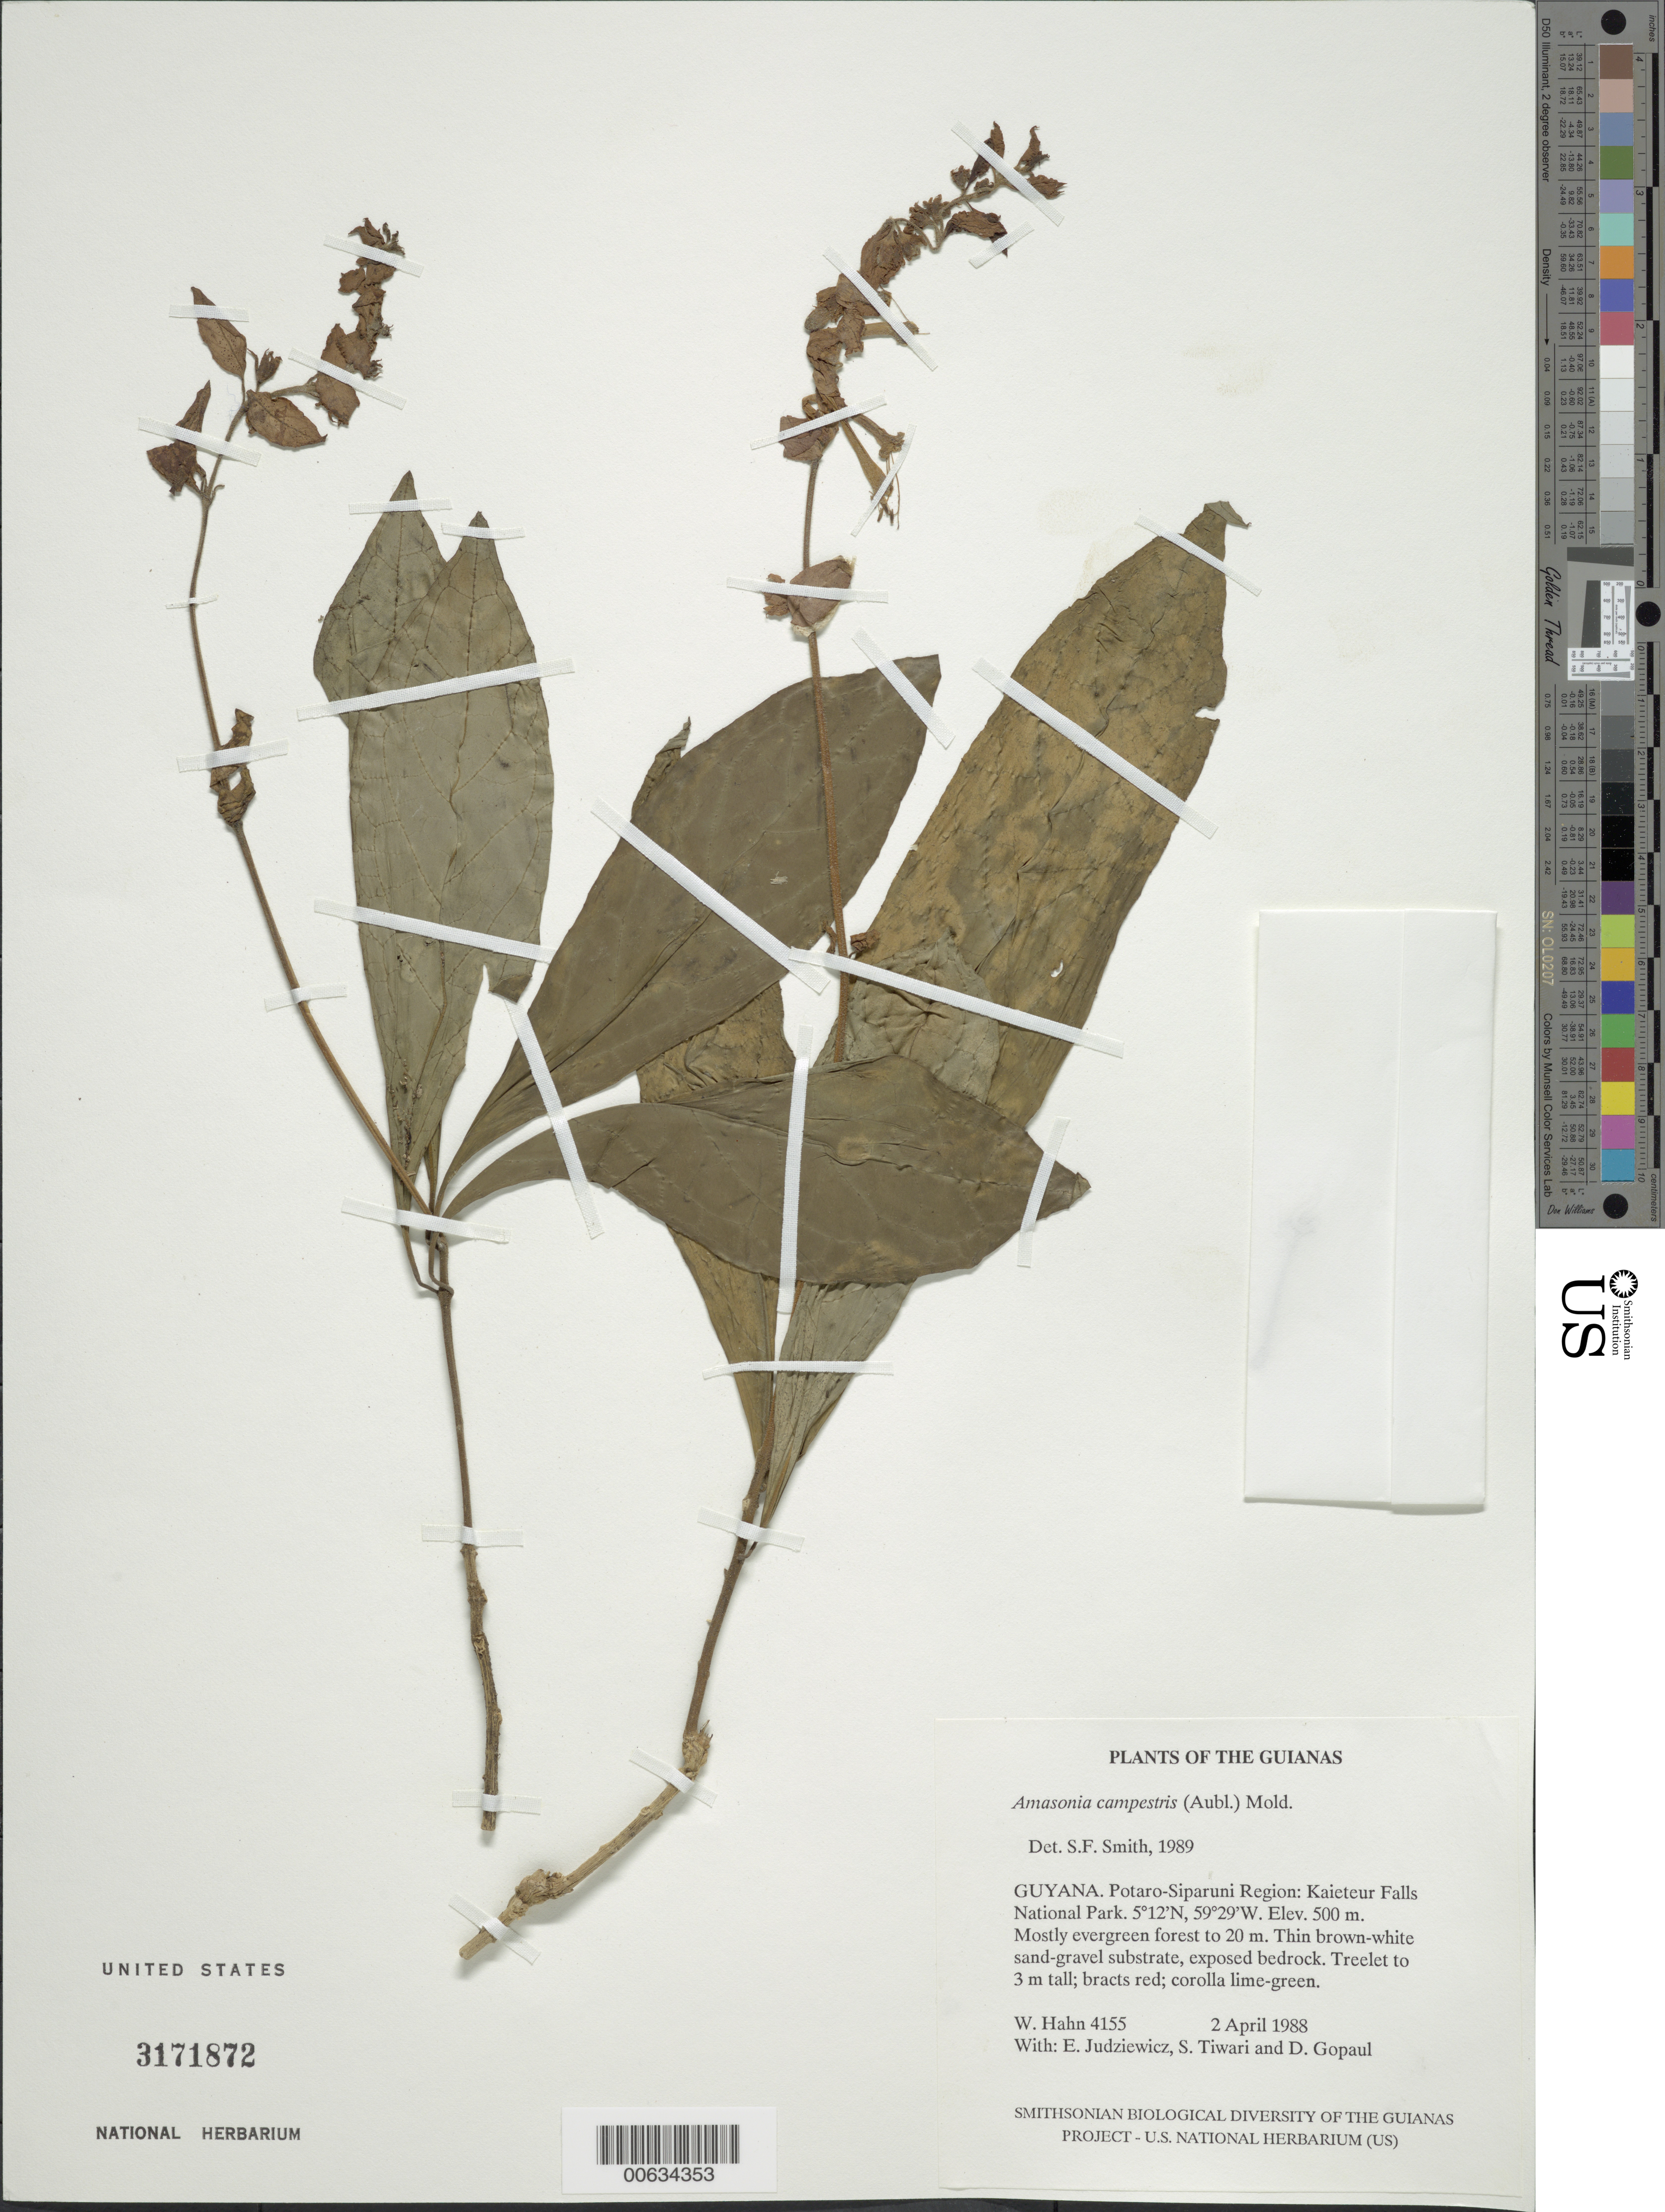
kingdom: Plantae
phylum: Tracheophyta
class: Magnoliopsida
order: Lamiales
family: Lamiaceae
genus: Amasonia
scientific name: Amasonia campestris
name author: (Aubl.) Moldenke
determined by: Smith, Stephen F., (US), NMNH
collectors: W. Hahn, E. J. Judziewicz, S. Tiwari & D. Gopaul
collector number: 4155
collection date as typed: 2 April 1988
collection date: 1988-04-02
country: Guyana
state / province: Potaro-Siparuni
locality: Kaieteur Falls National Park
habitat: Mostly evergreen forest to 20 m. Thin brown-white sand-gravel substrate, exposed bedrock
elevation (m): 500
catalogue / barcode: US 3171872